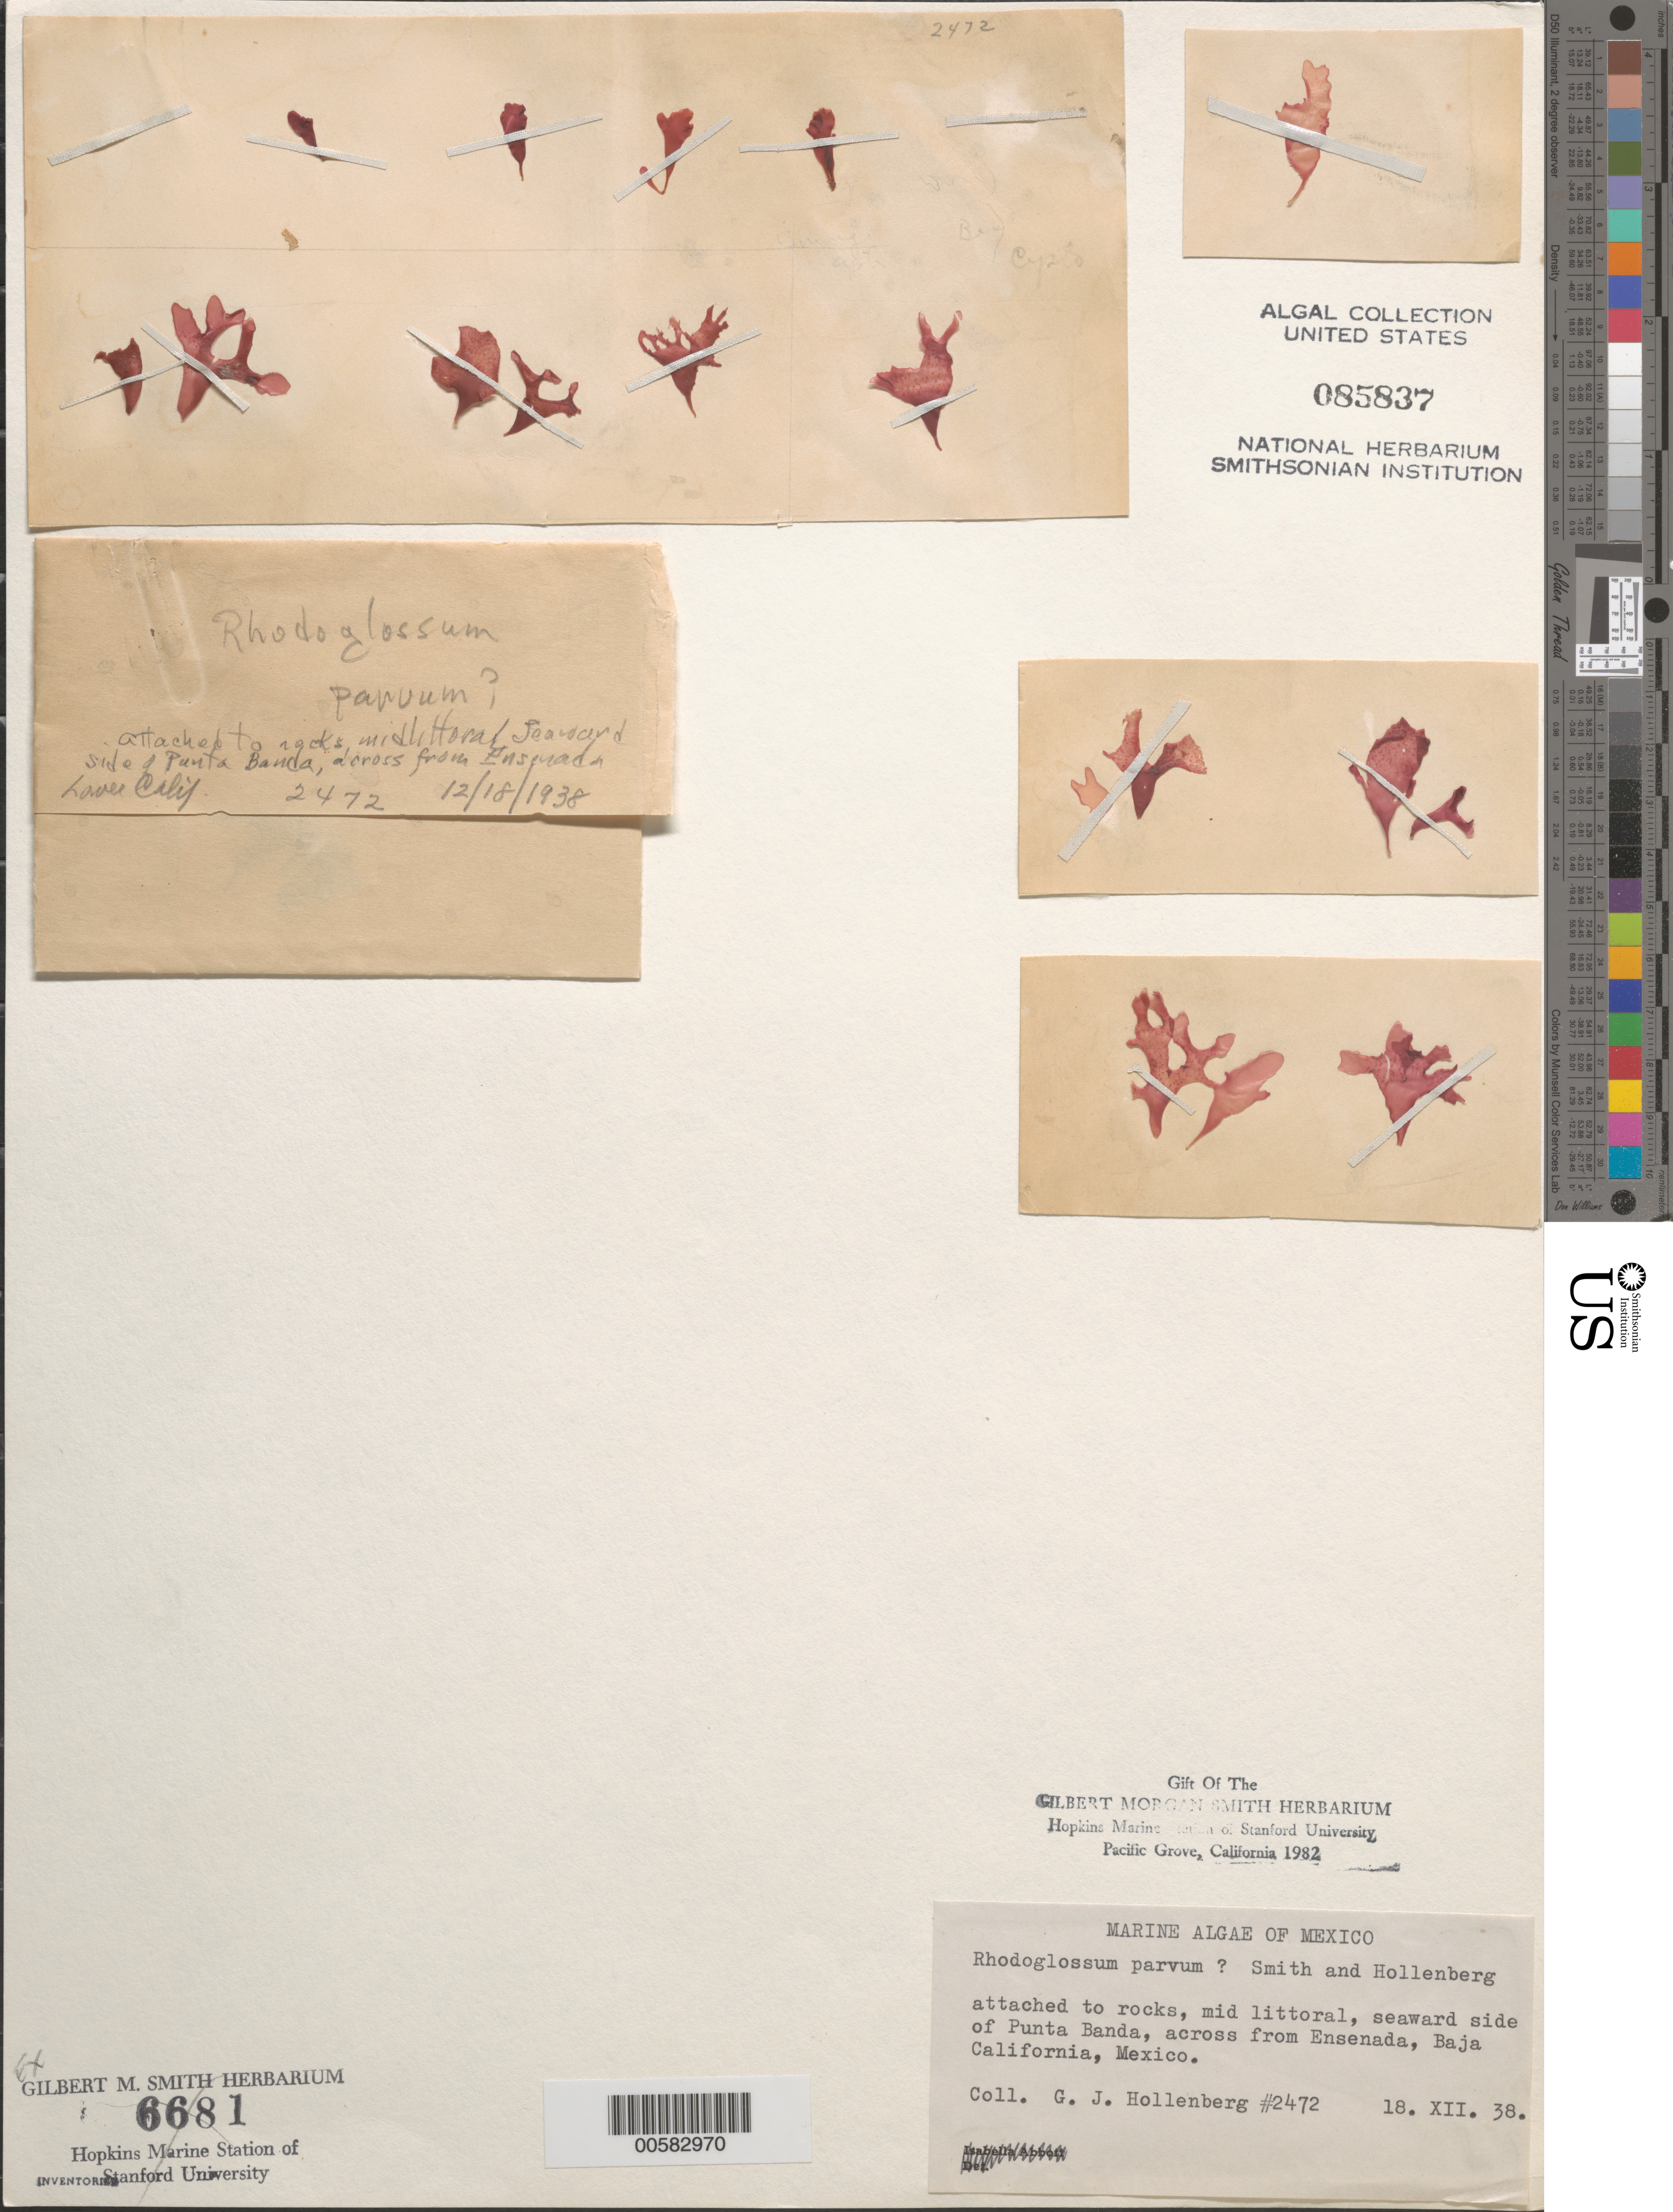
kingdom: Plantae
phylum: Rhodophyta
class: Florideophyceae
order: Gigartinales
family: Gigartinaceae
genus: Mazzaella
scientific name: Mazzaella parva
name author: (G.M. Sm. & Hollenb.) Hughey et al.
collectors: G. Hollenberg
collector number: GJH 2472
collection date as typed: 18 Dec 1938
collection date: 1938-12-18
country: Mexico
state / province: Baja California Norte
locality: Punta Banda, across from Ensenada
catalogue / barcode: US 85837